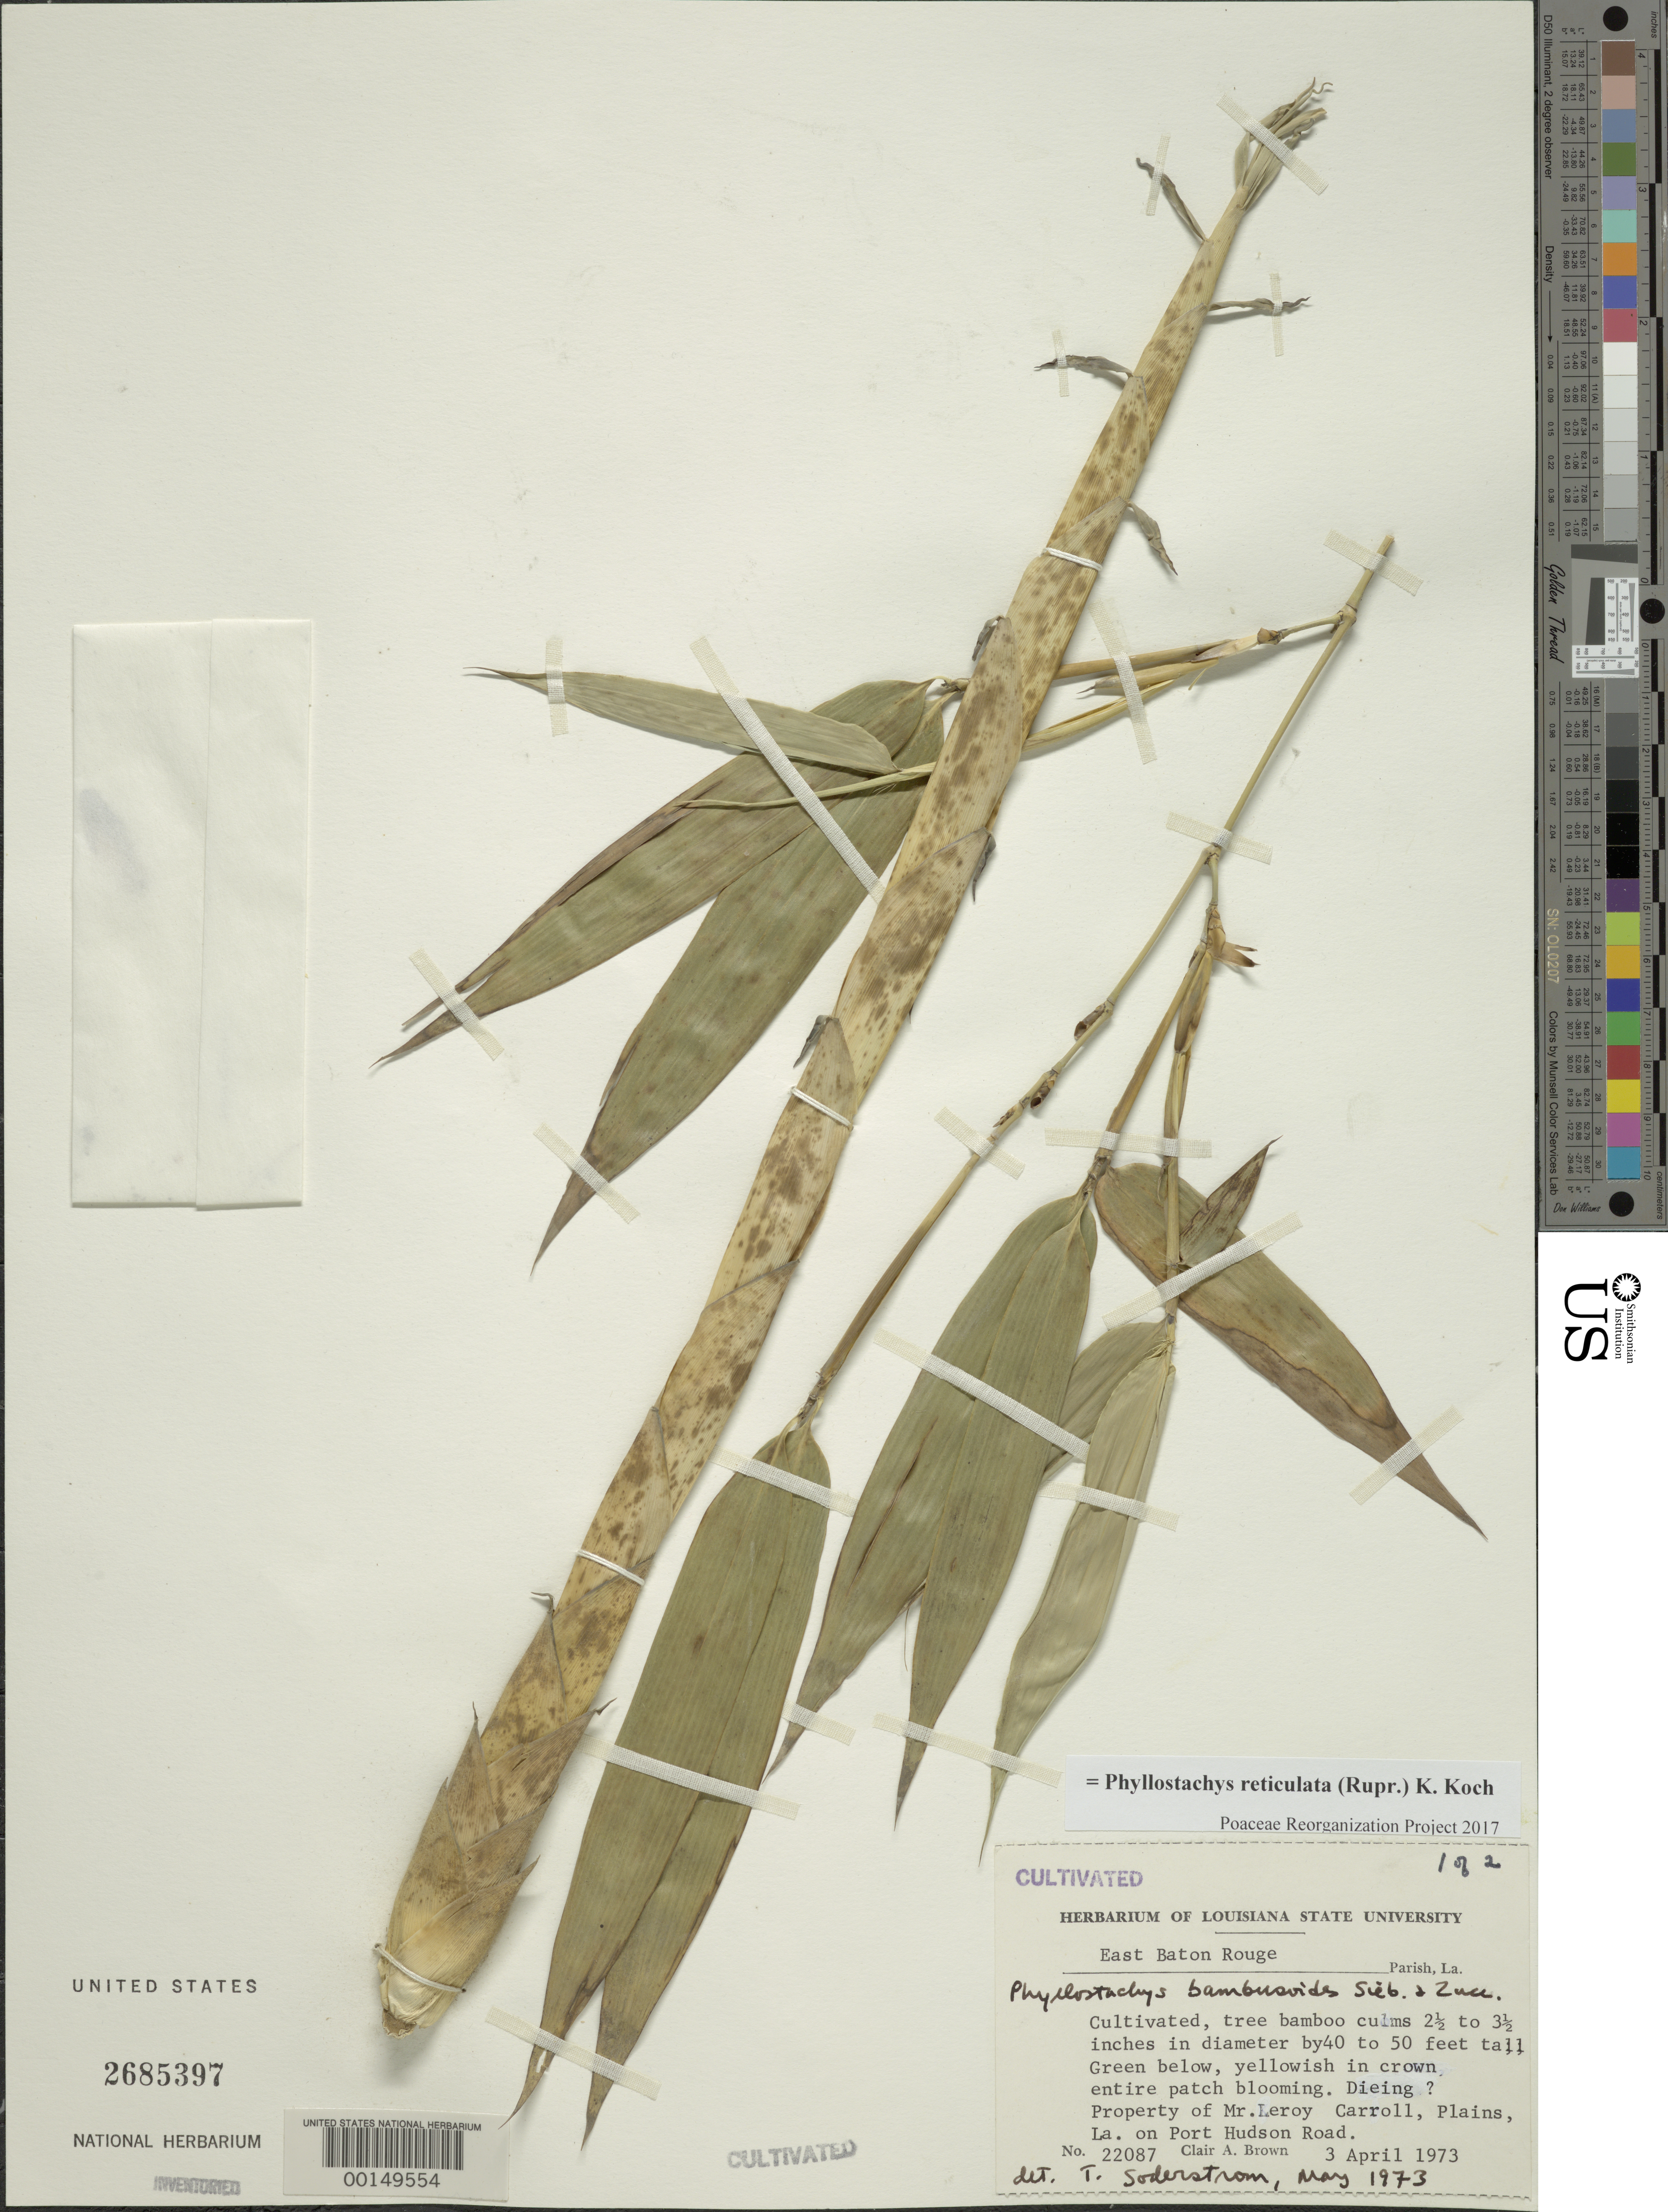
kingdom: Plantae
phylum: Tracheophyta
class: Liliopsida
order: Poales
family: Poaceae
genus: Phyllostachys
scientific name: Phyllostachys reticulata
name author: (Rupr.) K. Koch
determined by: Poaceae Reorganization Project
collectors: C. A. Brown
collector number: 22087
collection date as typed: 03 Apr 1973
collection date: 1973-04-03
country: United States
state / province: Louisiana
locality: East baton rouge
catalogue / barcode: US 2685397